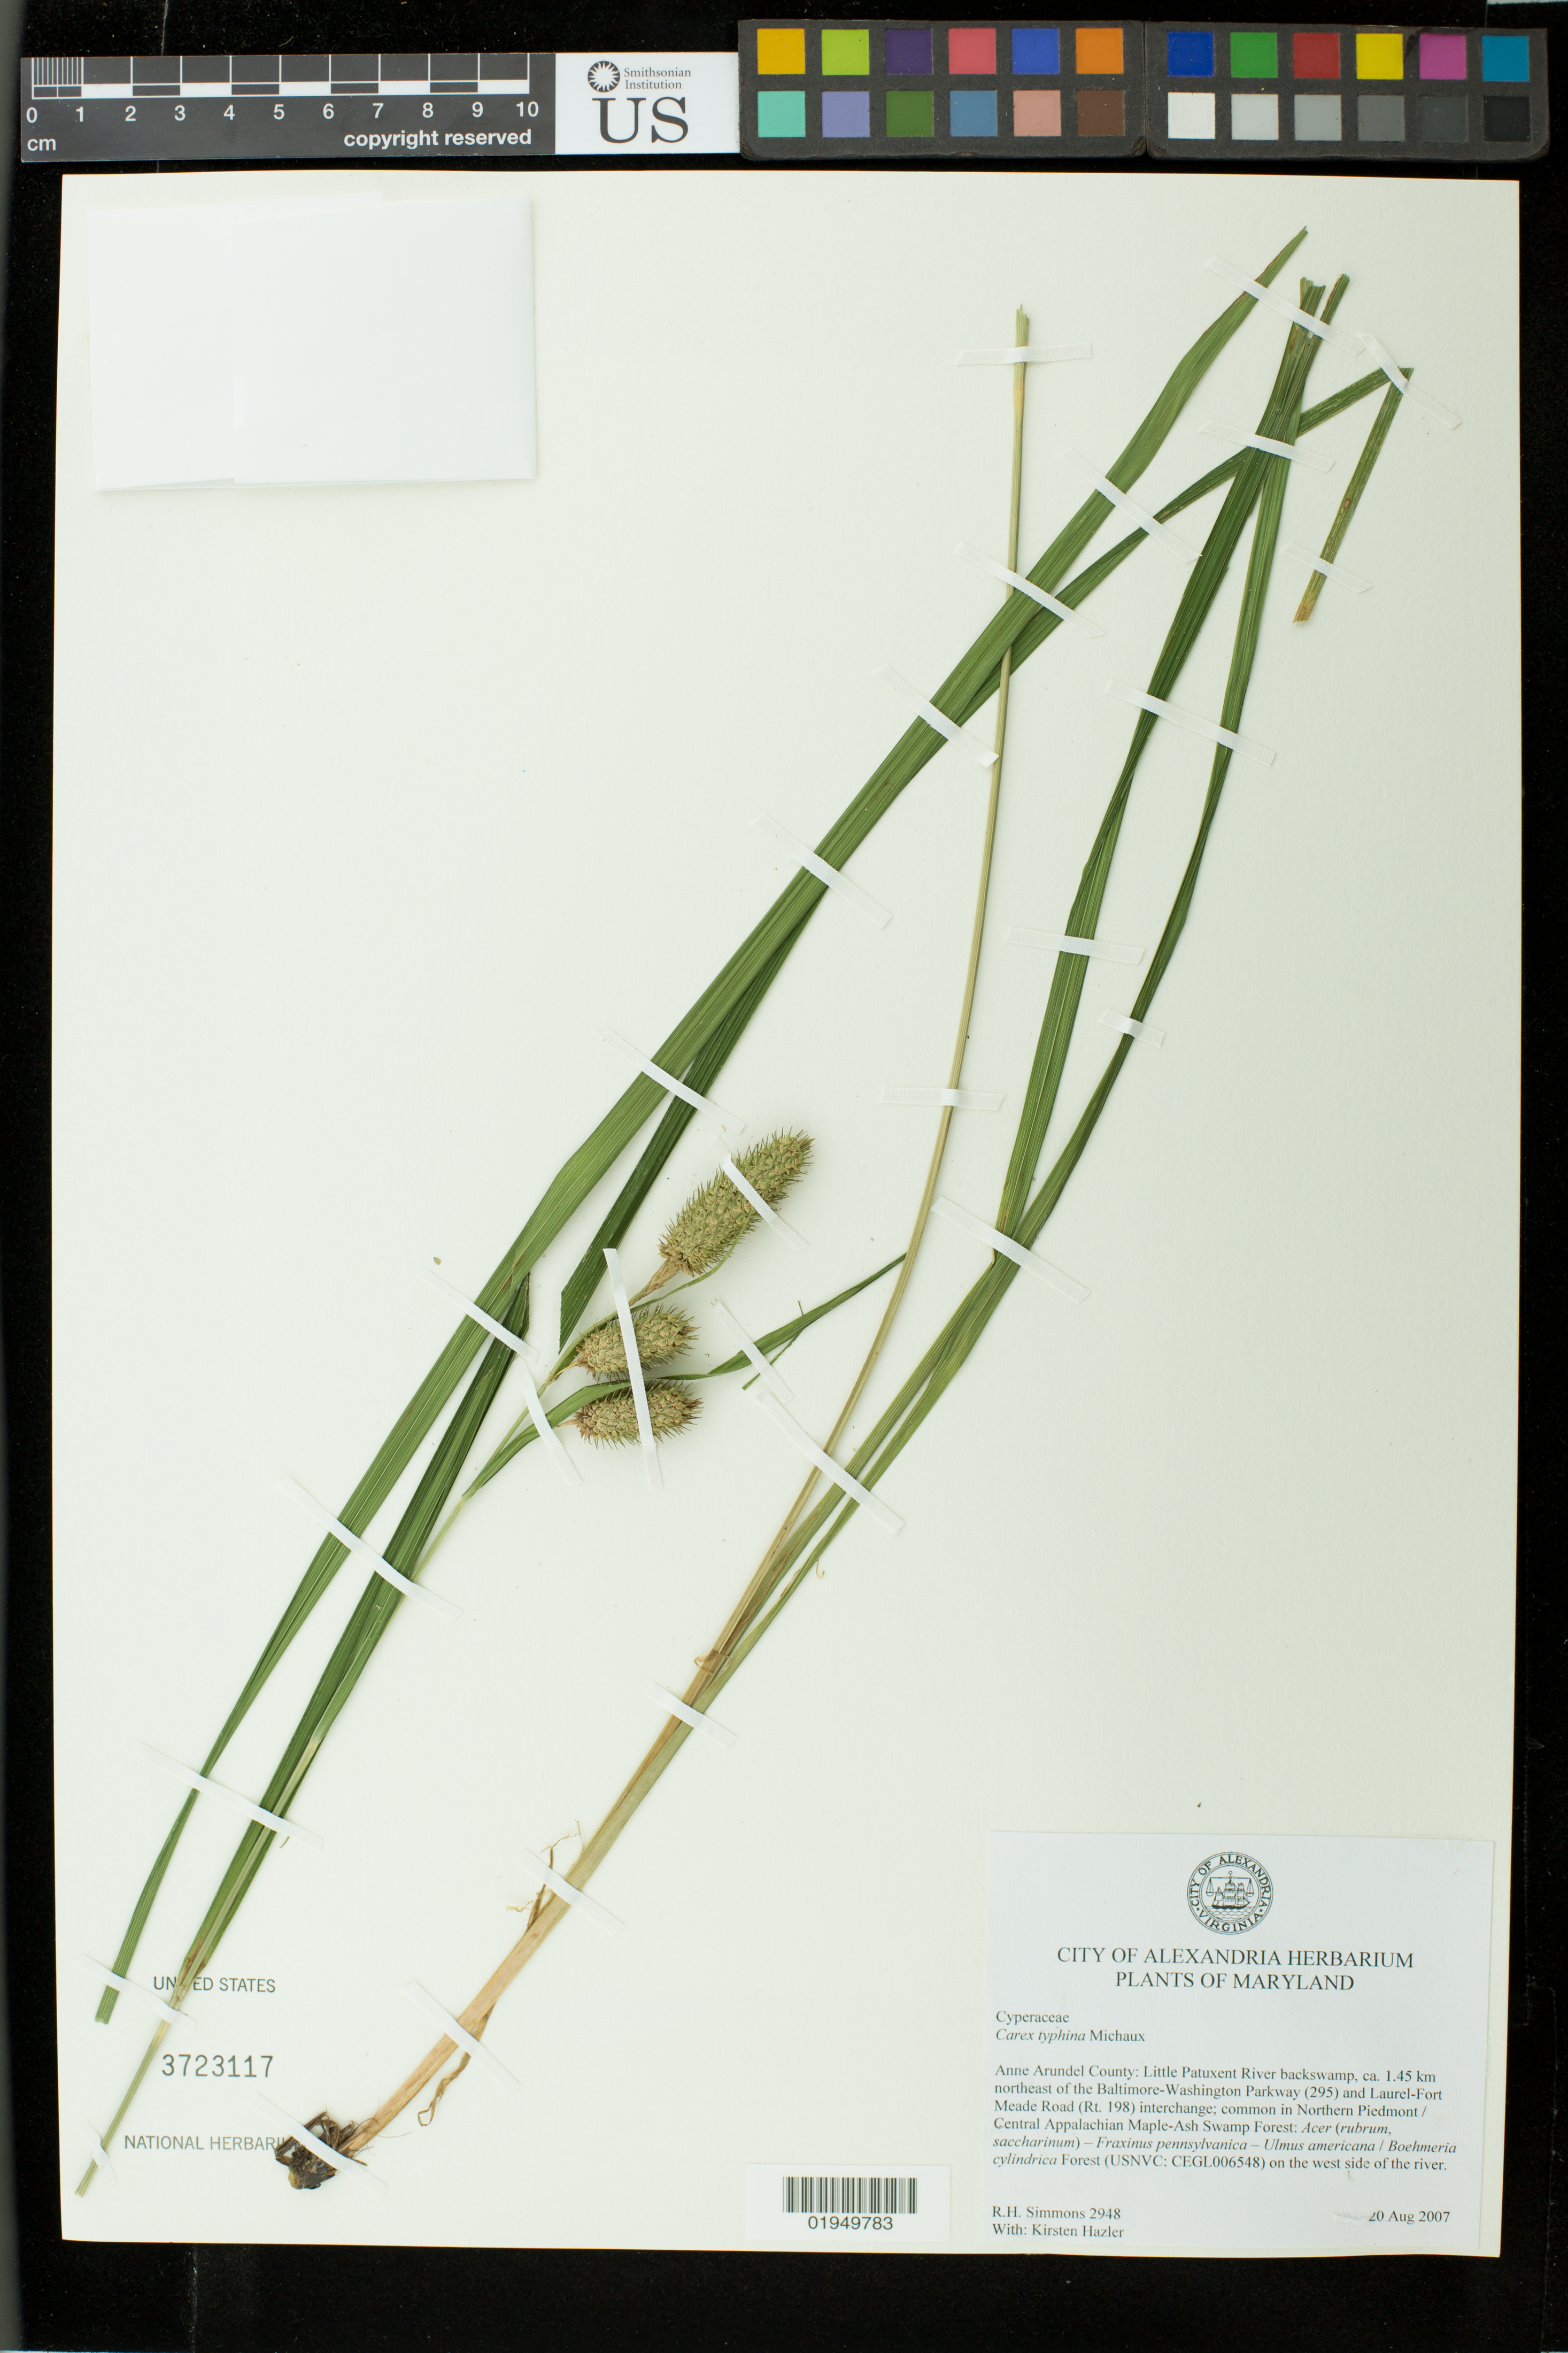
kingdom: Plantae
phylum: Tracheophyta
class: Liliopsida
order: Poales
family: Cyperaceae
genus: Carex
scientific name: Carex typhina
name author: Michx.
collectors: R. H. Simmons & K. Hazler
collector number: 2948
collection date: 2007-08-20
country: United States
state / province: Maryland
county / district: Anne Arundel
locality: Little Patuxent River backswamp, ca. 1.45 km northeast of the Baltimore-Washington Parkway (295) and Laurel-Fort Meade Road (Rt. 198) interchange; common in Northern Piedmont / Central Appalachian Maple-Ash Swamp Forest.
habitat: Forest on the west side of the river.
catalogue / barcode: US 3723117